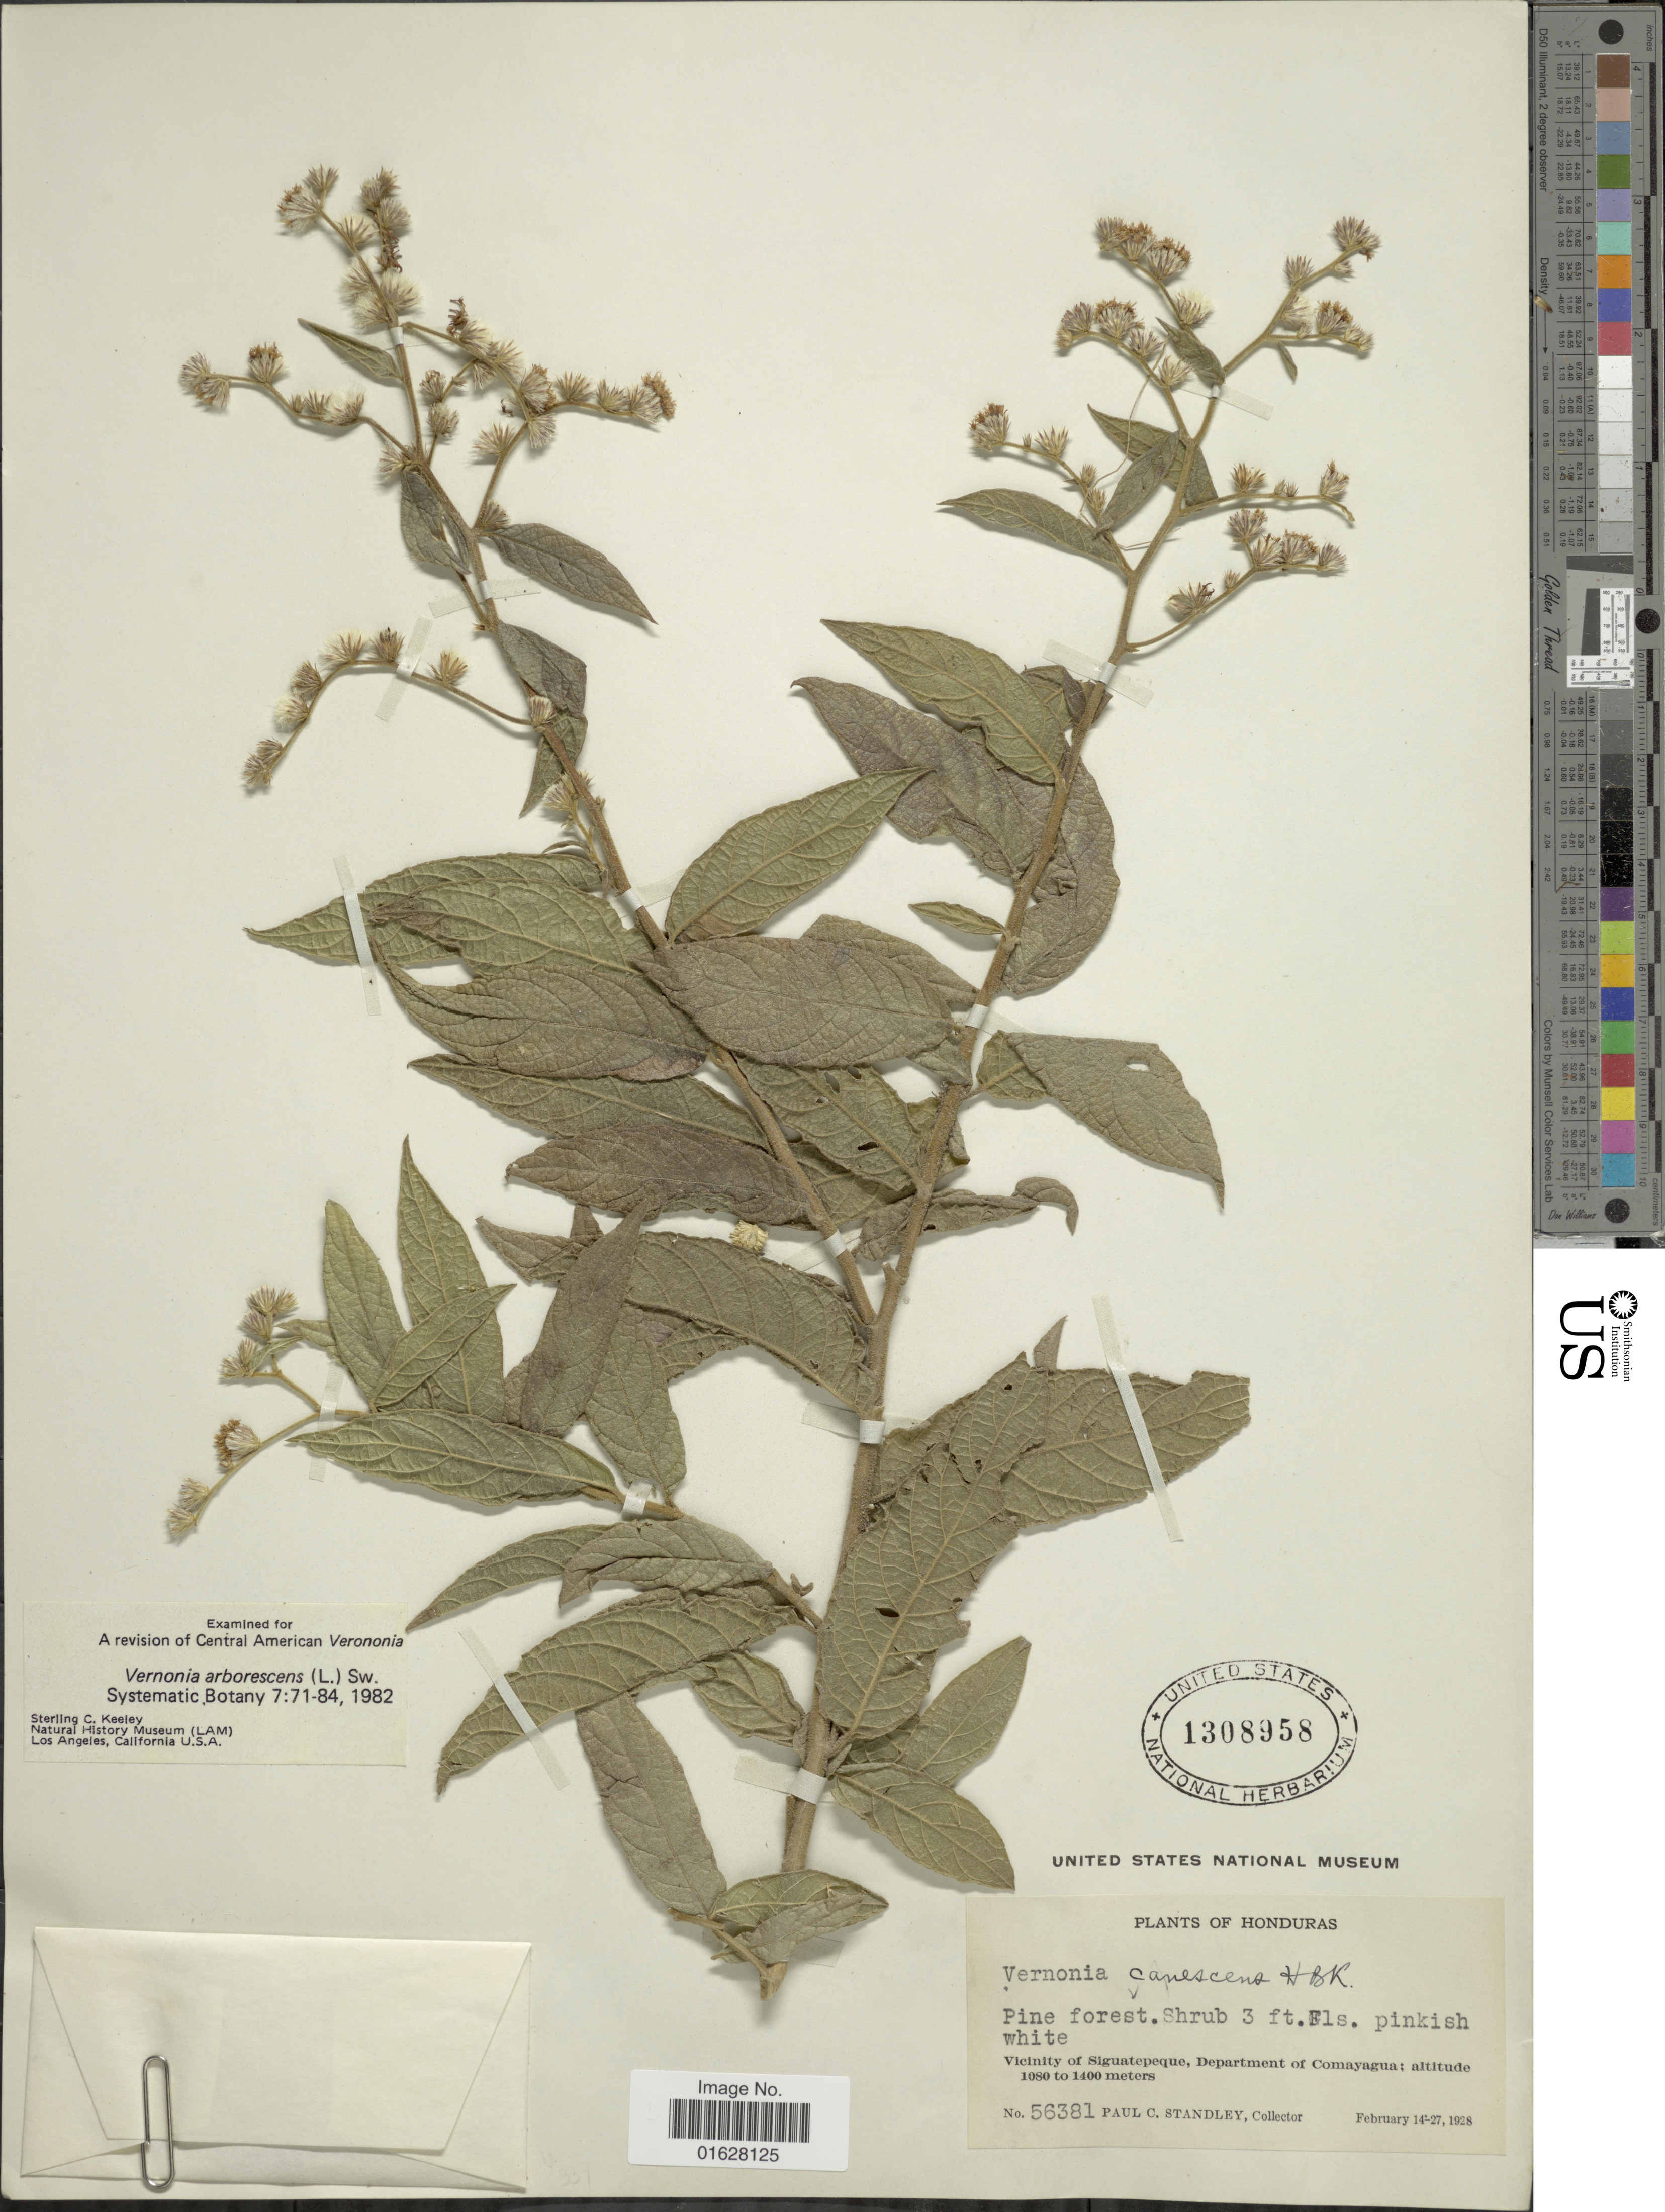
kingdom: Plantae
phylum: Tracheophyta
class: Magnoliopsida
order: Asterales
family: Asteraceae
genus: Lepidaploa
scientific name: Lepidaploa canescens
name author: (Kunth) H. Rob.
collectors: P. C. Standley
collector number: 56381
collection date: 1928-02-14/1928-02-27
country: Honduras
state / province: Comayagua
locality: Honduras. Pine forest. Vicinity of Siguatepeque, Department of Comayagua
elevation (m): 1080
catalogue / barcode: US 1308958